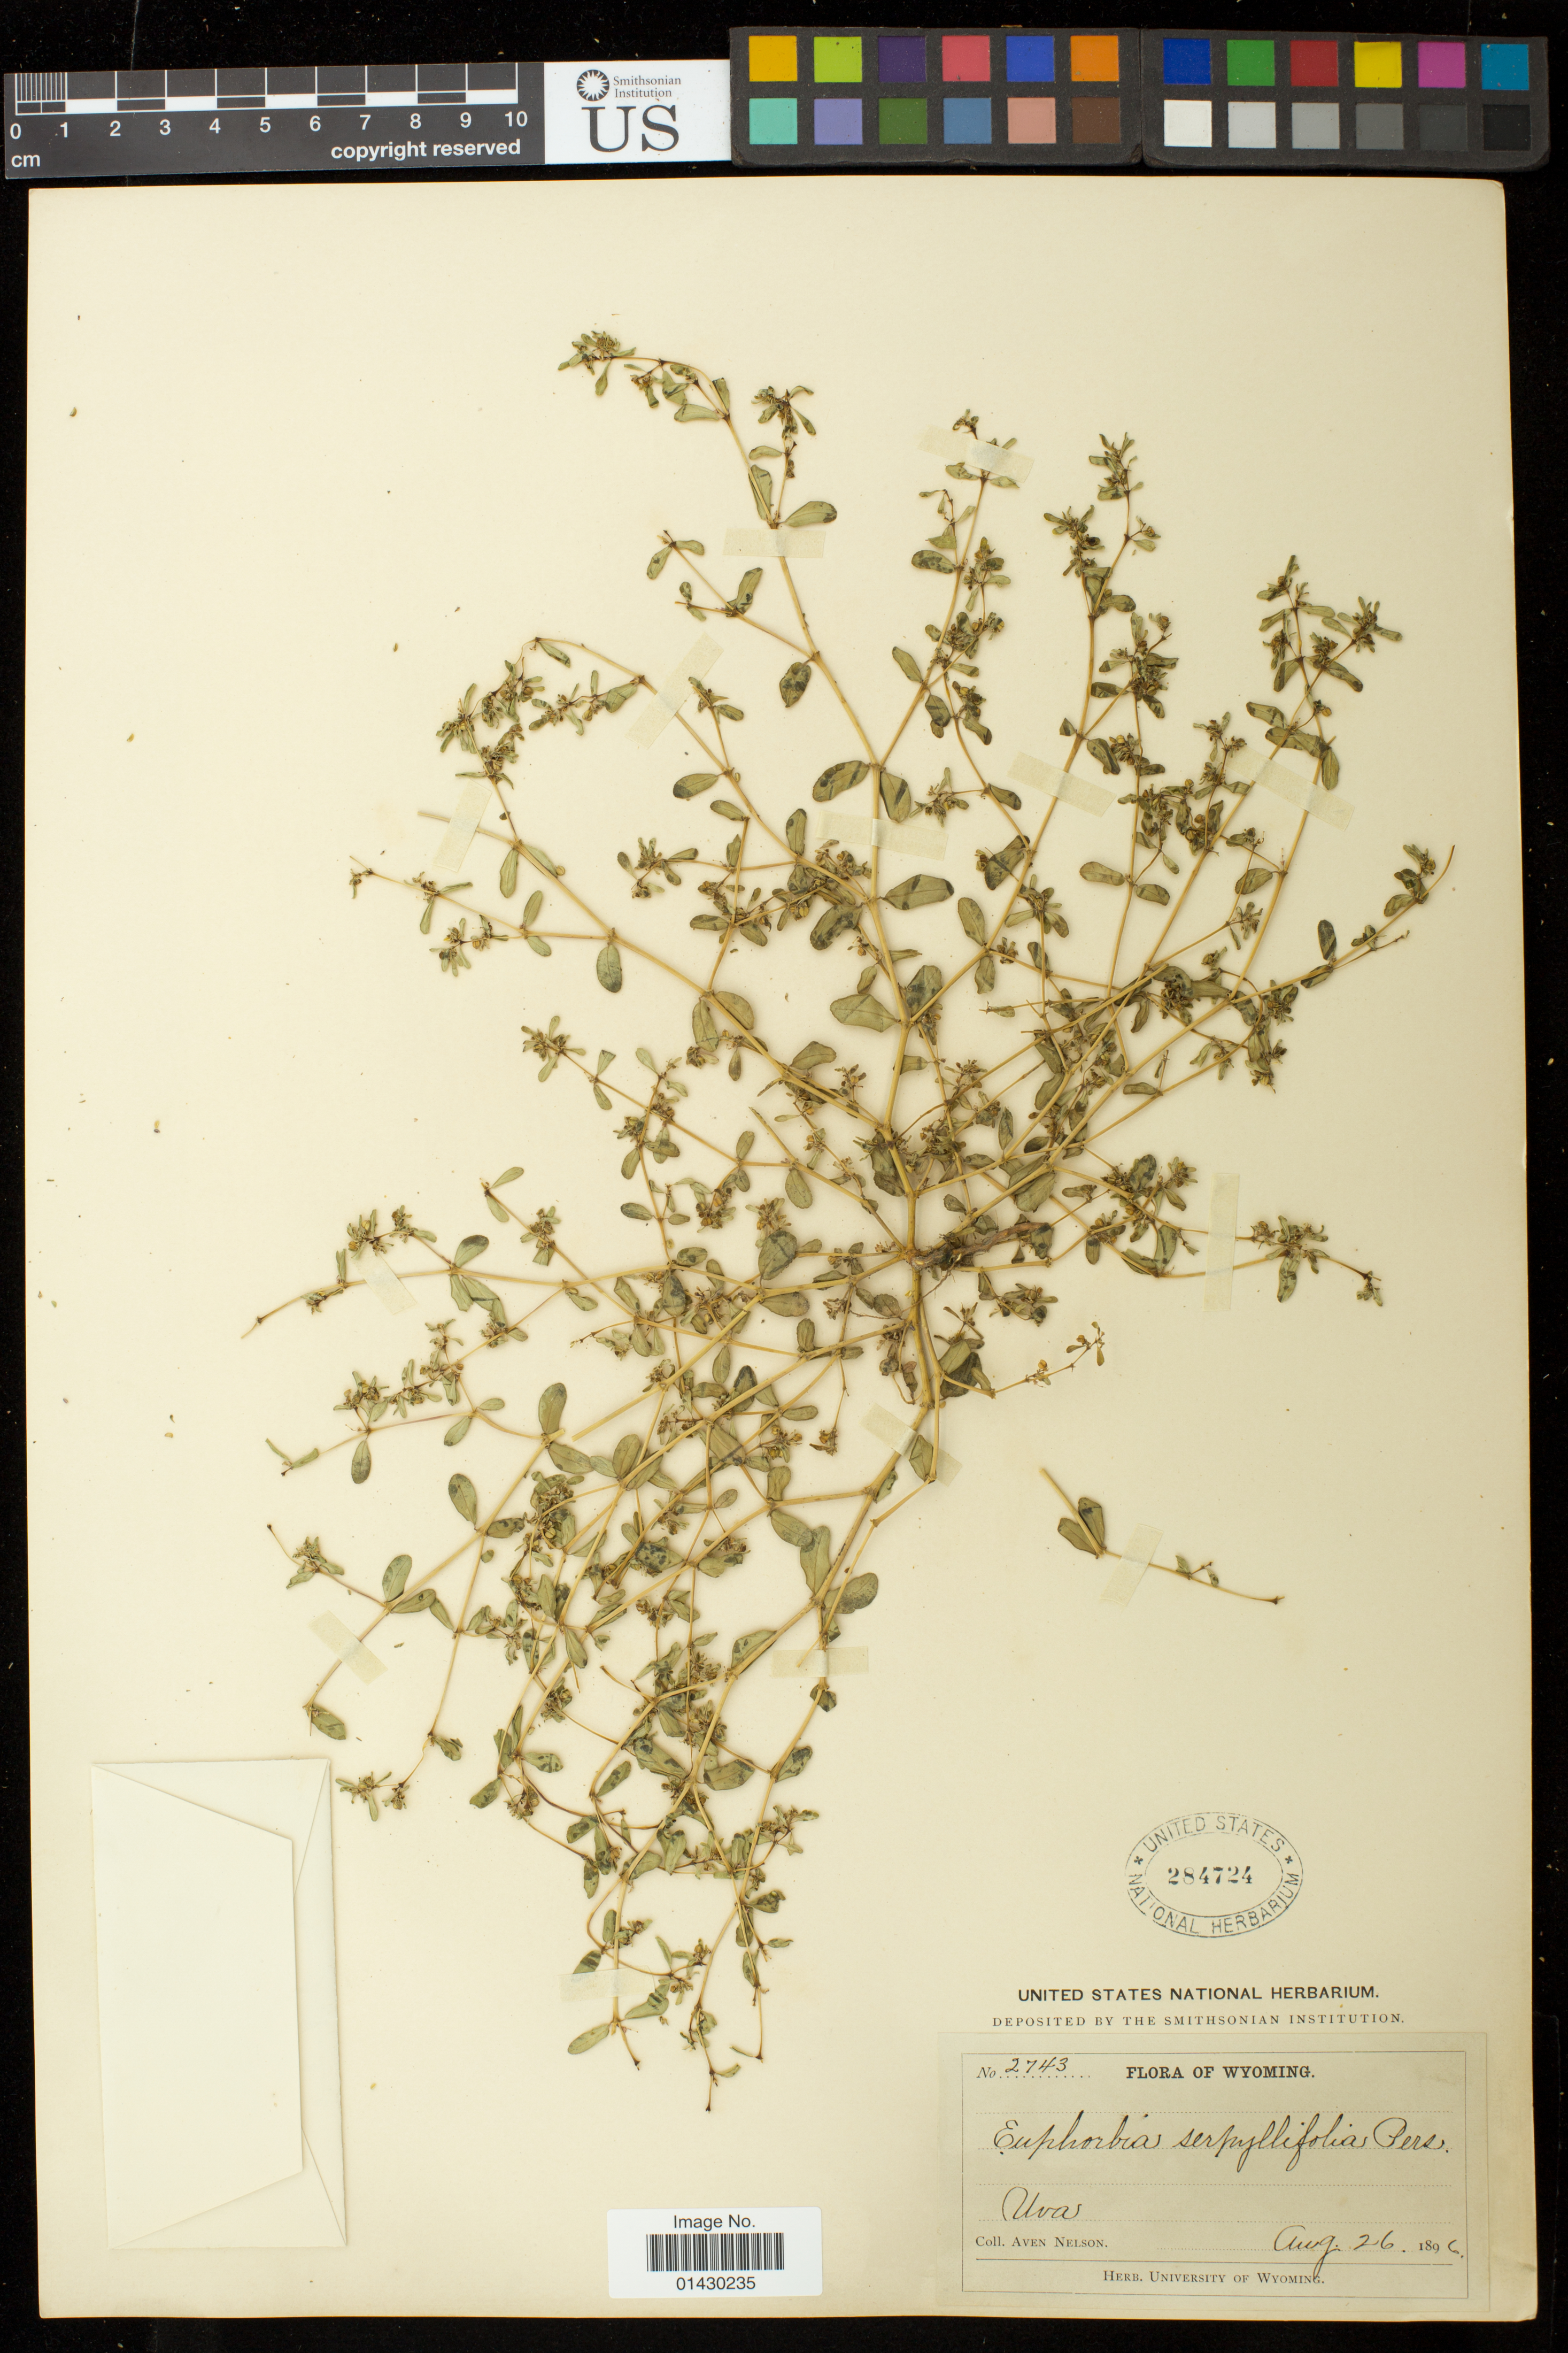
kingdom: Plantae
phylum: Tracheophyta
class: Magnoliopsida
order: Malpighiales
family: Euphorbiaceae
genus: Euphorbia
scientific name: Euphorbia serpillifolia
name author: Pers.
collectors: A. Nelson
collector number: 2743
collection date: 1896-08-26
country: United States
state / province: Wyoming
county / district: Platte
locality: Uva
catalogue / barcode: US 284724